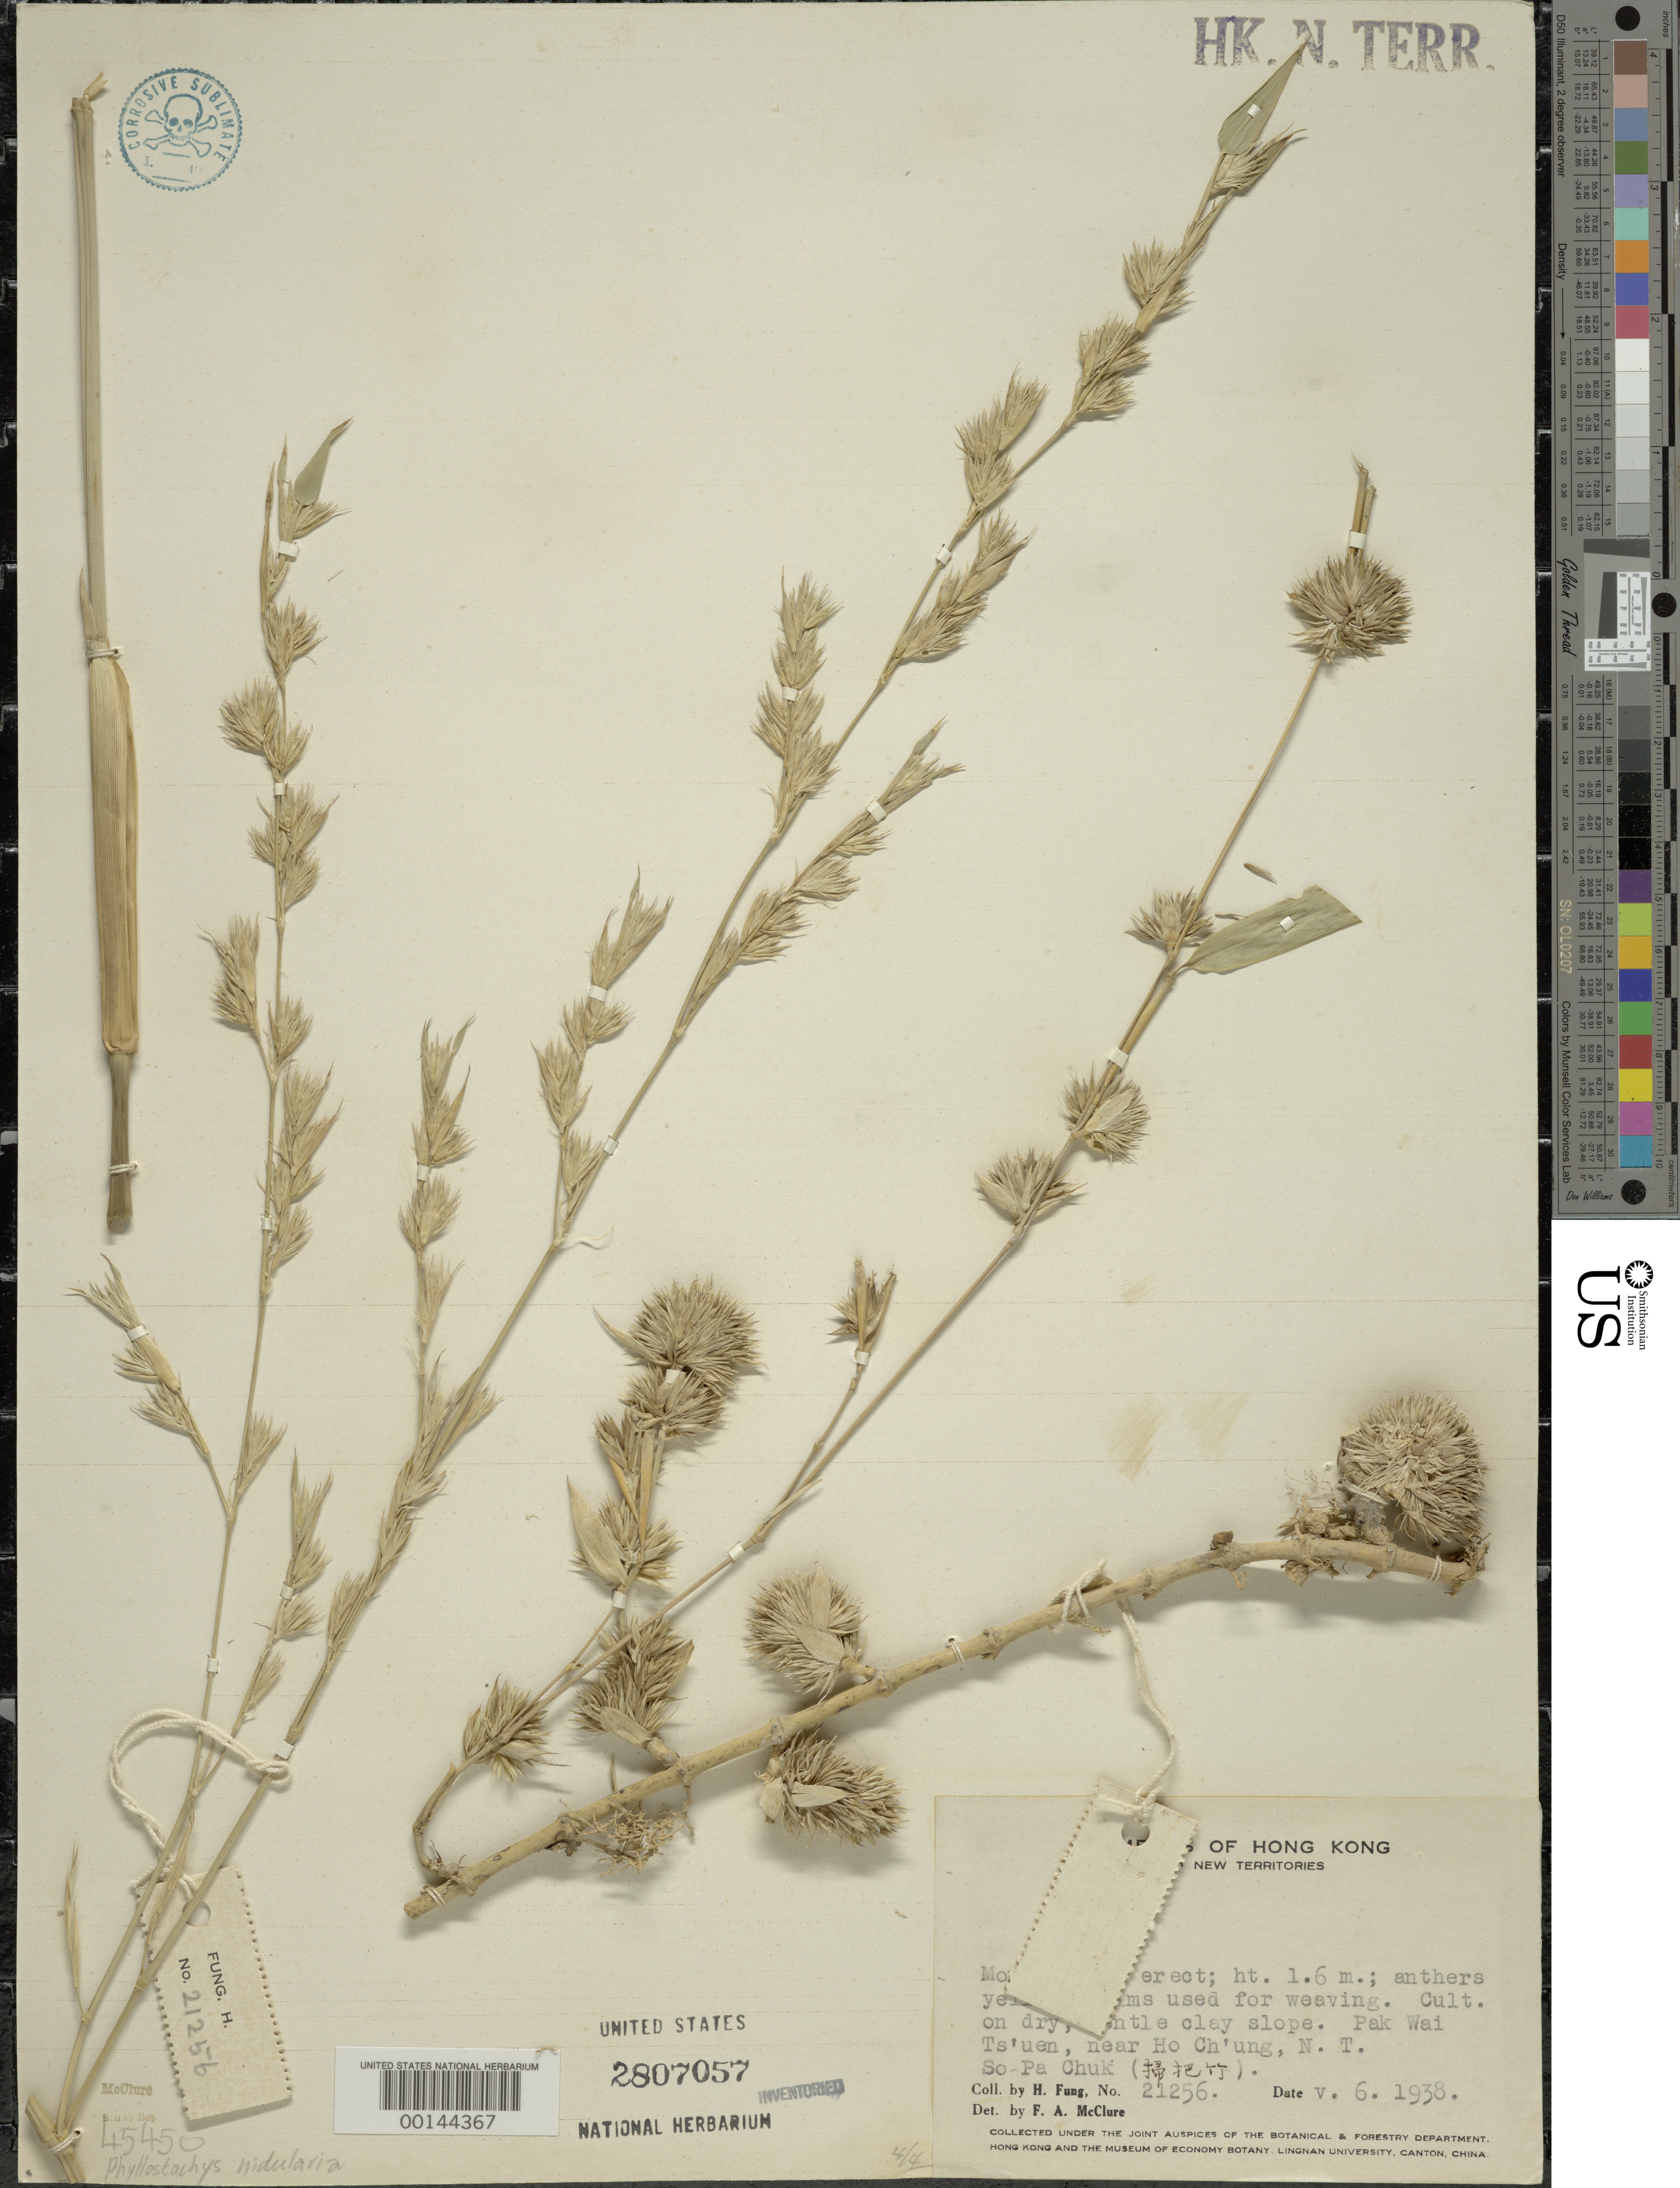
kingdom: Plantae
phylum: Tracheophyta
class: Liliopsida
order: Poales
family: Poaceae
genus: Phyllostachys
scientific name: Phyllostachys nidularia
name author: Munro ex Fenzi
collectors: H. L. Fung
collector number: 21256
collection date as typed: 06 May 1938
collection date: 1938-05-06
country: China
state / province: Hong Kong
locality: Pak wai ts'uen, ho ch'ung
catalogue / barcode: US 2807057